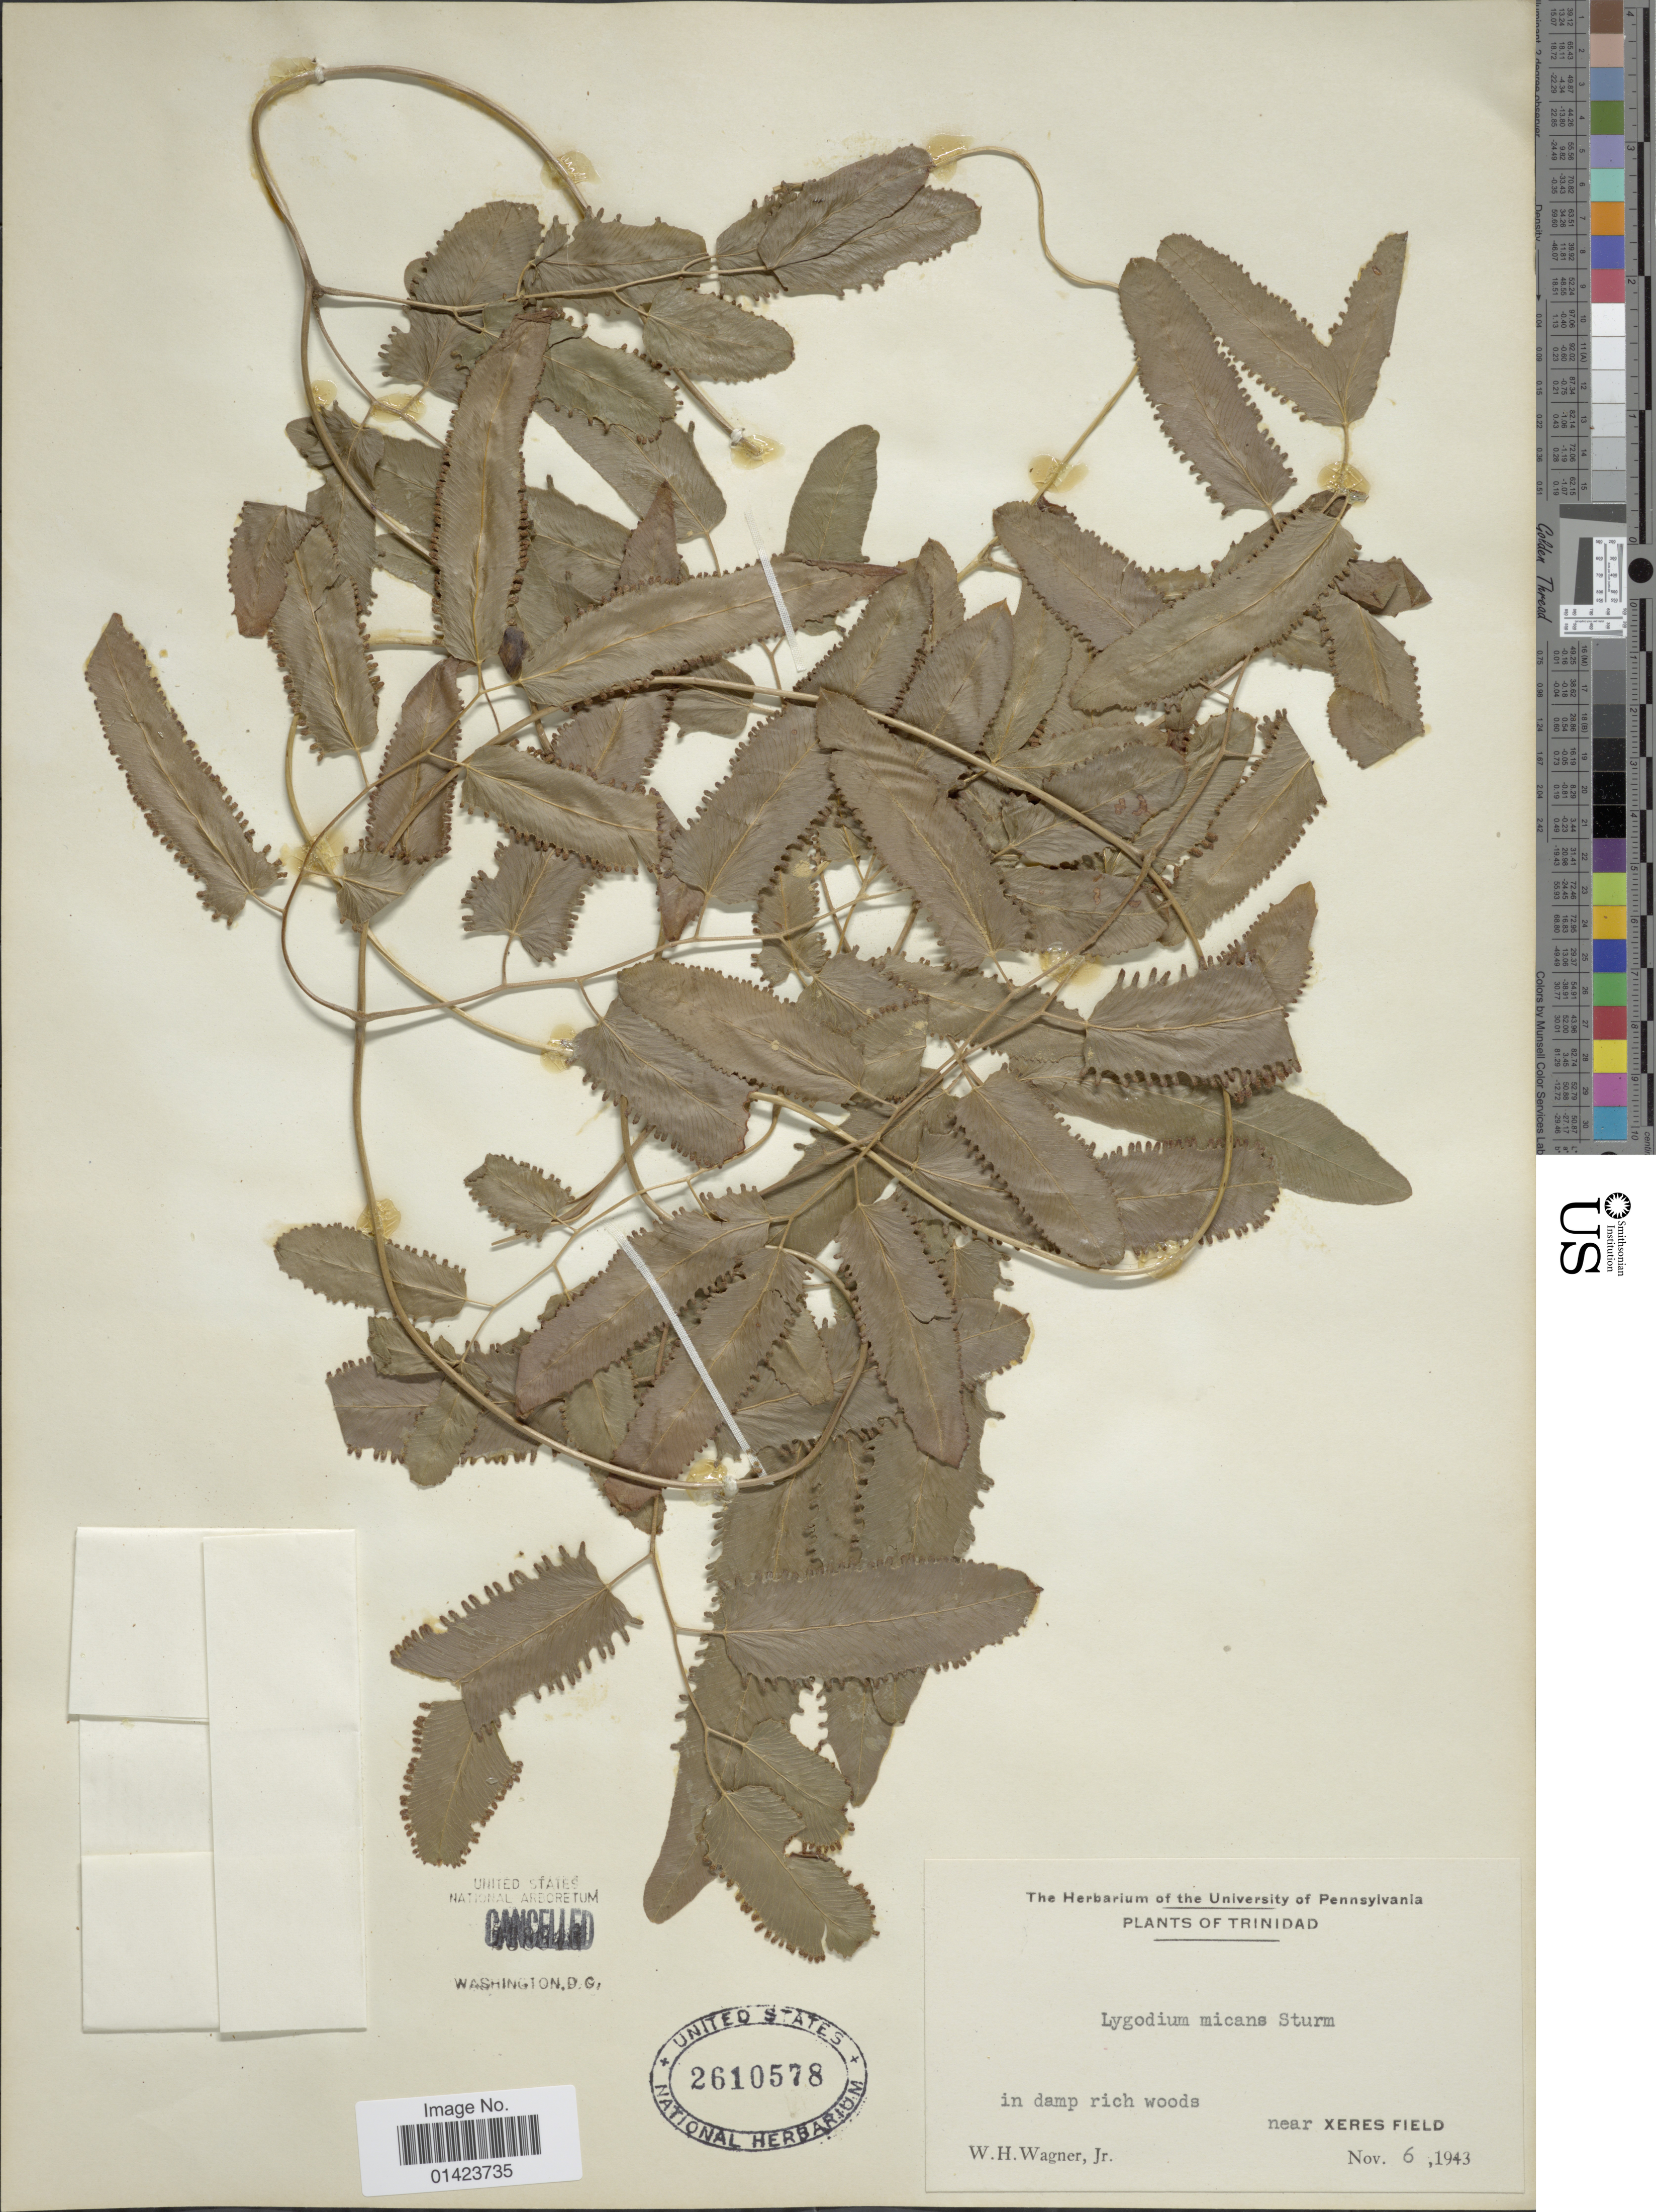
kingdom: Plantae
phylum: Tracheophyta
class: Polypodiopsida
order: Schizaeales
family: Lygodiaceae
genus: Lygodium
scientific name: Lygodium volubile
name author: Sw.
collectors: W. H. Wagner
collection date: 1943-11-06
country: Trinidad and Tobago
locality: Trinidad, in damp rich woods, near Xeres Field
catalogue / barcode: US 2610578